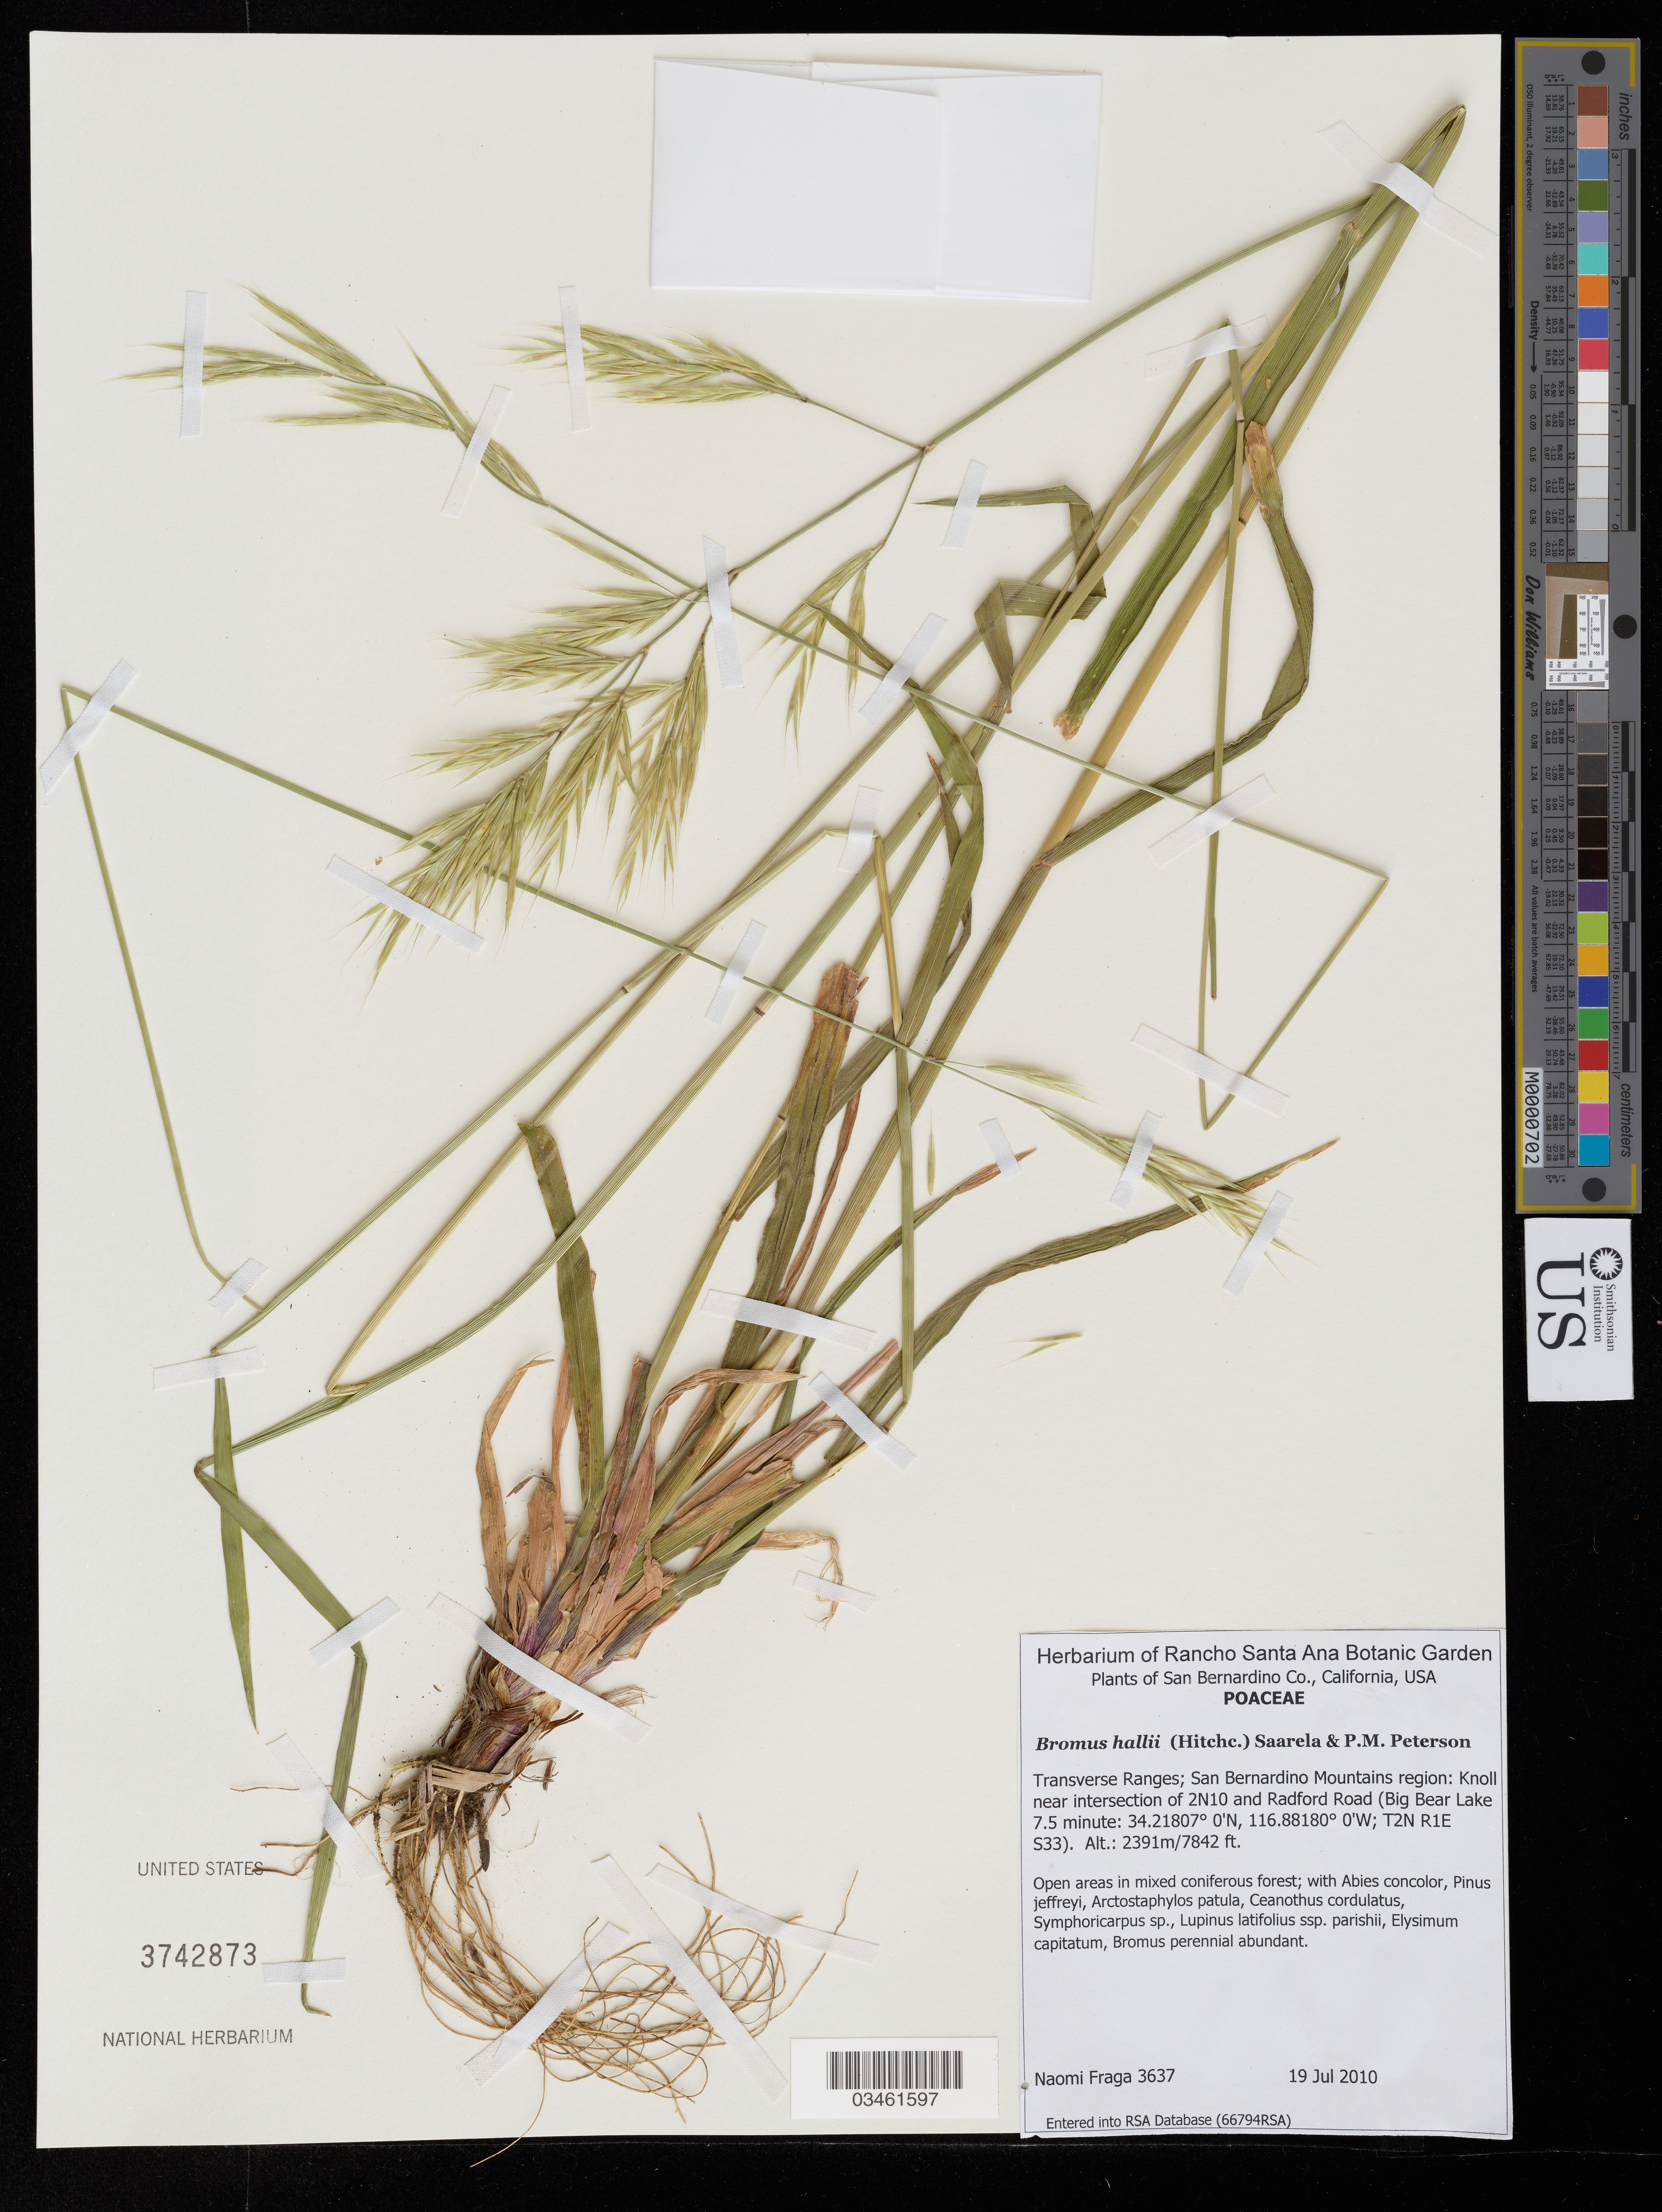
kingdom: Plantae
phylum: Tracheophyta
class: Liliopsida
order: Poales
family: Poaceae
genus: Bromus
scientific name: Bromus hallii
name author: (Hitchc.) Saarela & P.M. Peterson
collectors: N. Fraga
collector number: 3637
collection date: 2010-07-19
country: United States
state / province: California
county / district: San Bernardino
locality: San Bernardino Co. Transverse Ranges; San Bernardino Mountains region: Knoll near intersection of 2N10 and Radford Road (Big Bear Lake 7.5 minute; T2N R1E S33).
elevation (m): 2391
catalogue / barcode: US 3742873